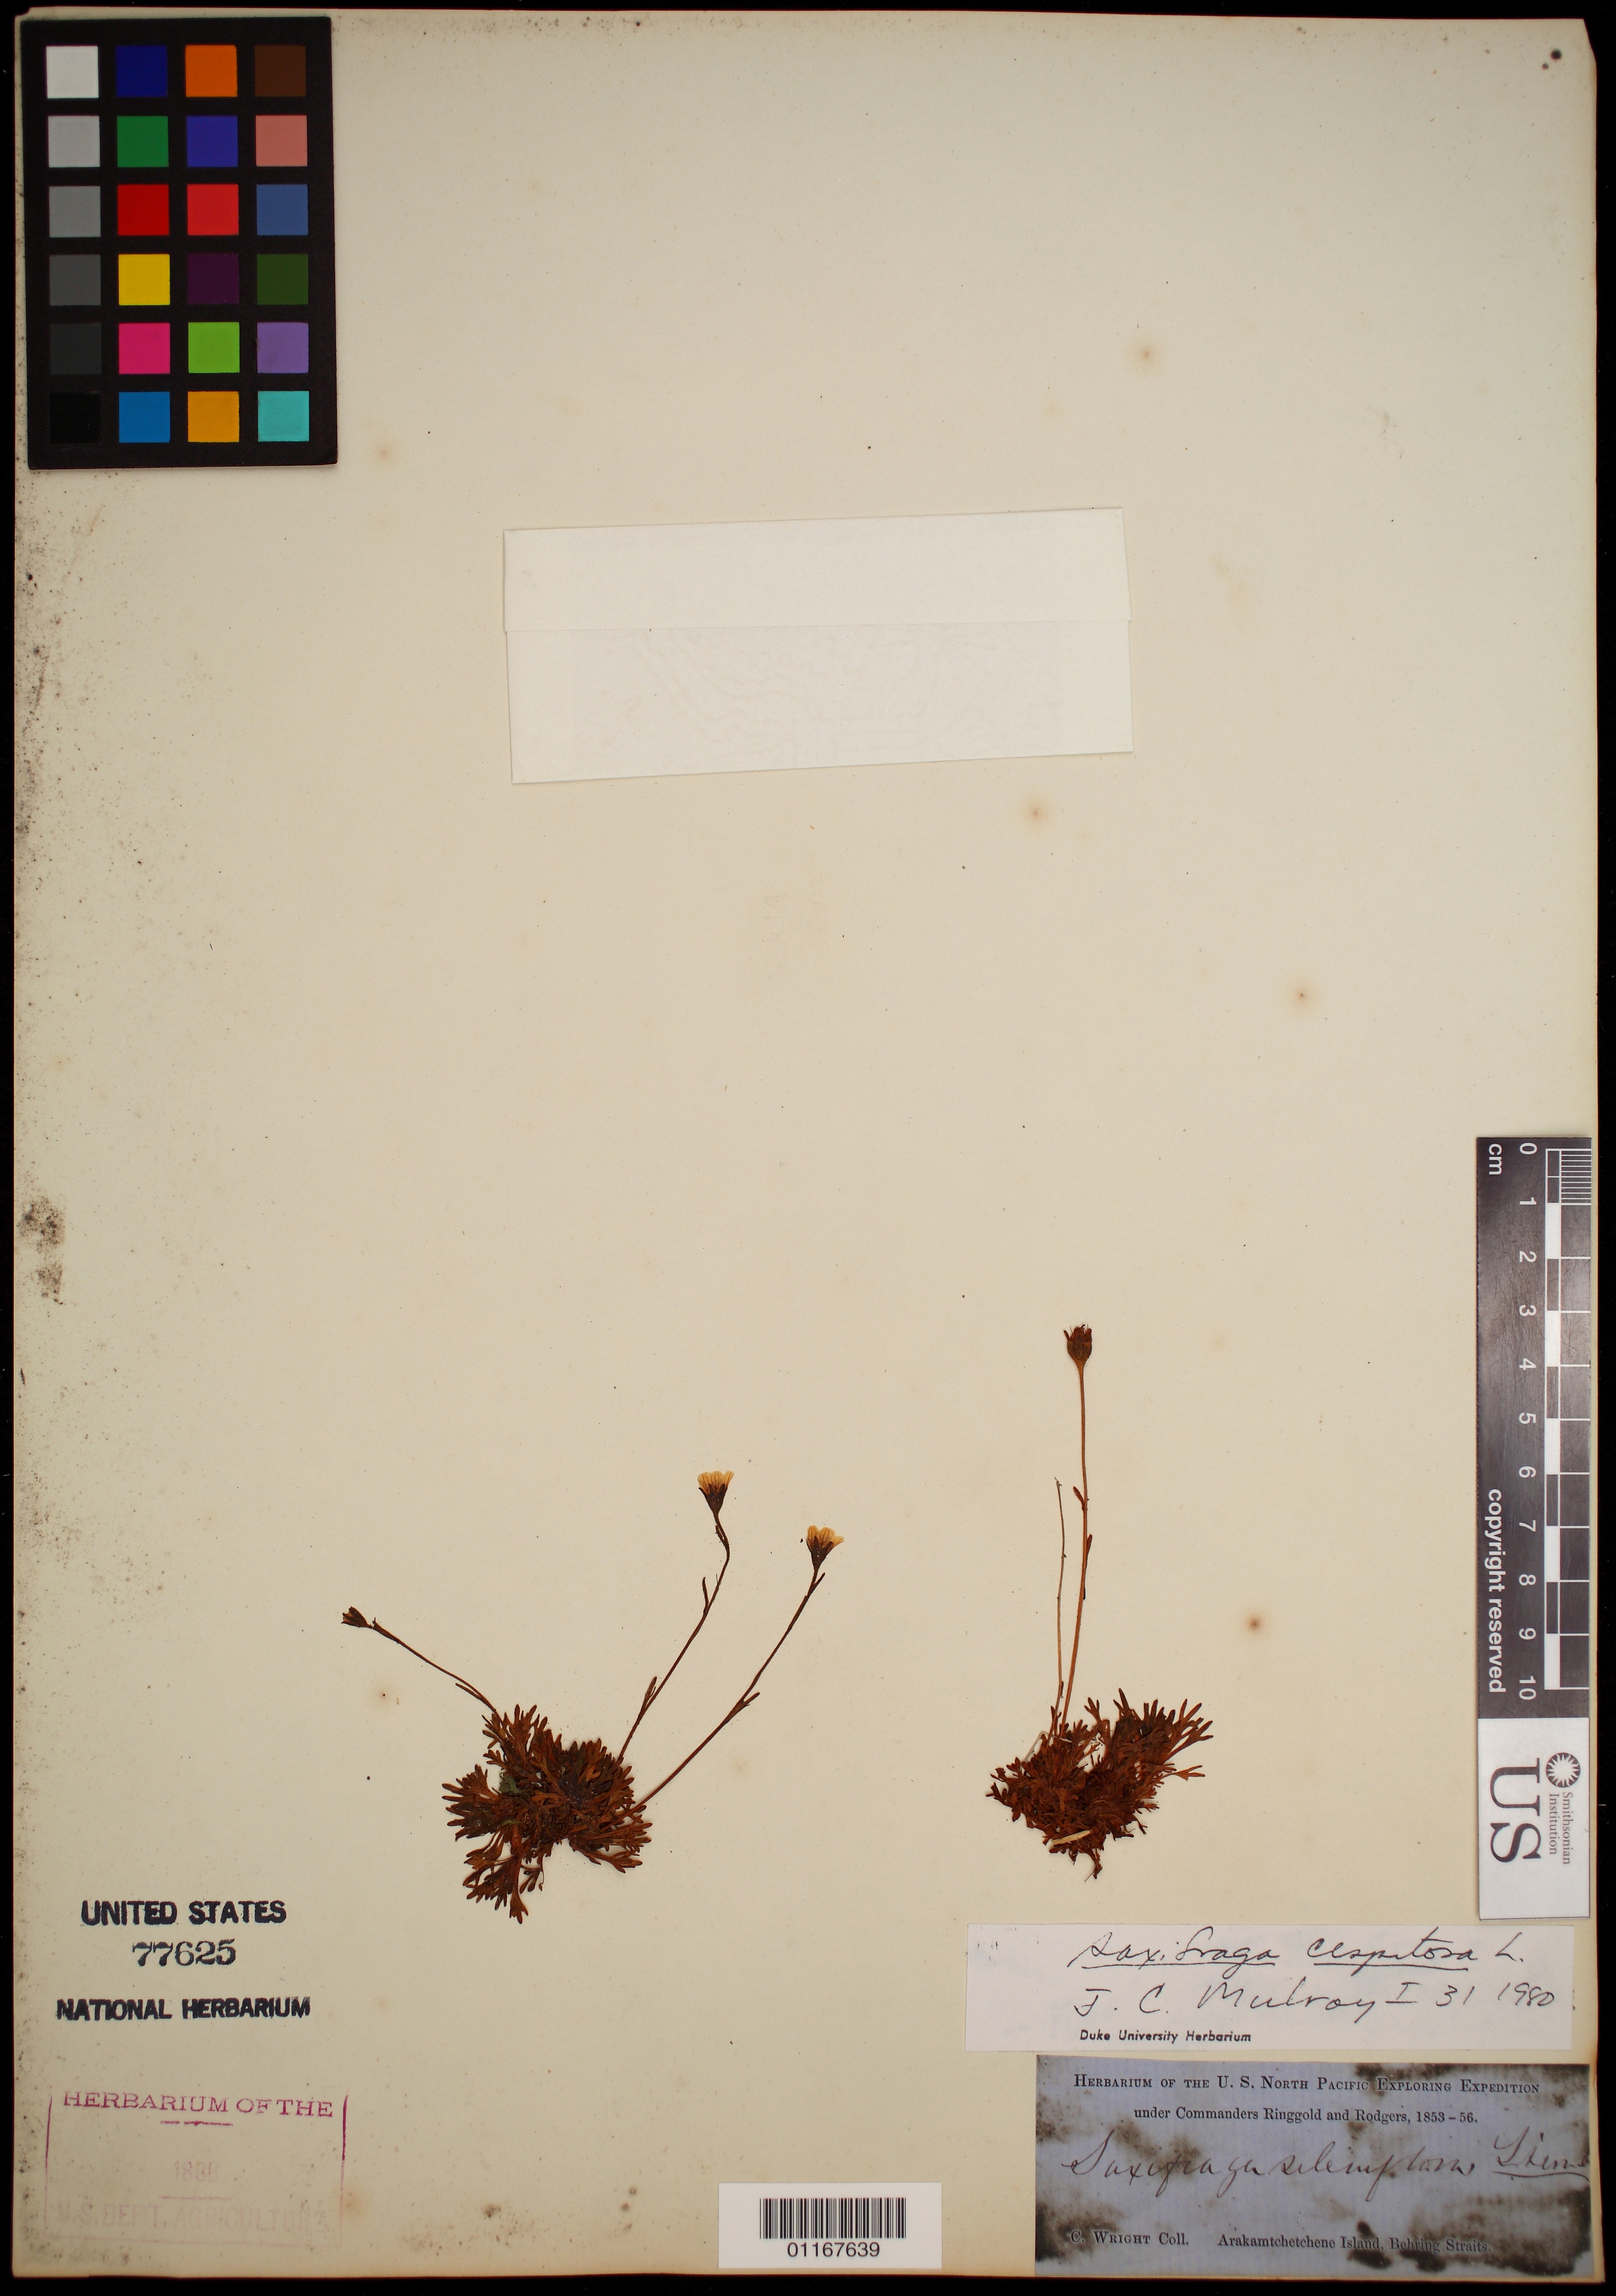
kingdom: Plantae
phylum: Tracheophyta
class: Magnoliopsida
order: Saxifragales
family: Saxifragaceae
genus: Saxifraga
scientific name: Saxifraga cespitosa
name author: L.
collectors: C. Wright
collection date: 1853/1856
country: Russian Federation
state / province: Chukotka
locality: Arakamtchetchene I. Bering Straits.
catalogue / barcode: US 77625